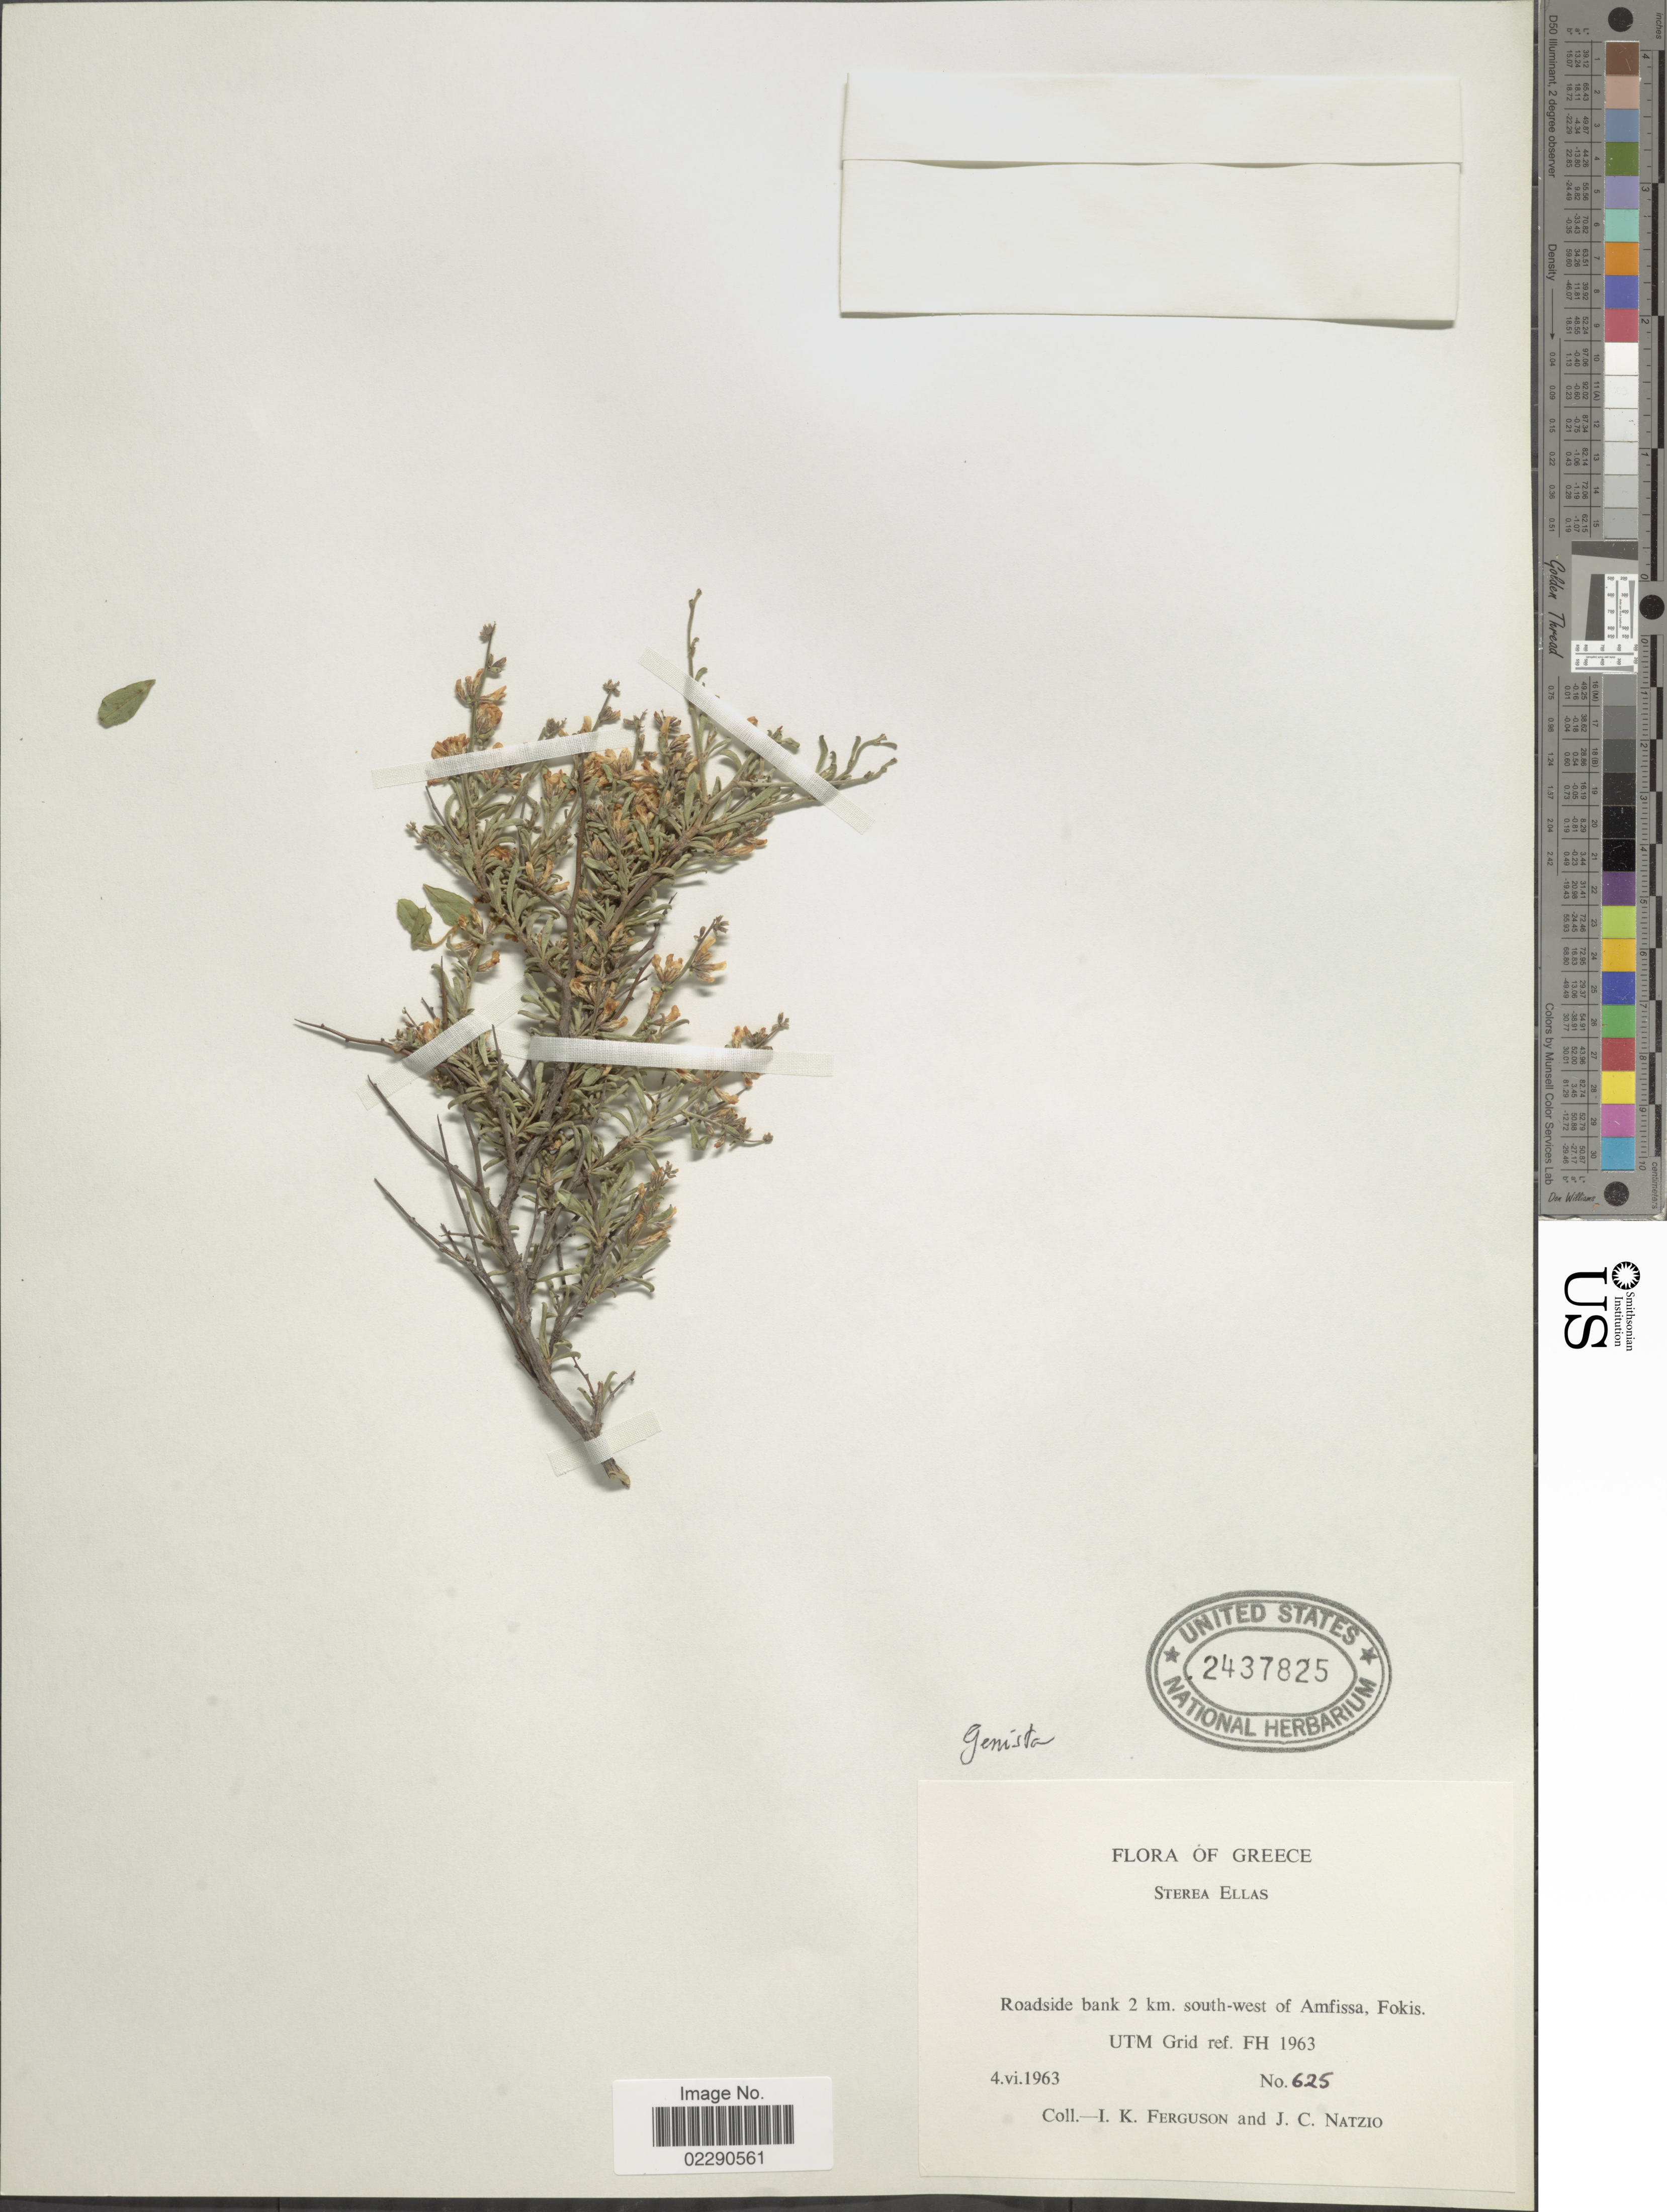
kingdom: Plantae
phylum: Tracheophyta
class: Magnoliopsida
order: Fabales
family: Fabaceae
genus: Genista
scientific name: Genista sp.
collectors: I. K. Ferguson & J. Natzio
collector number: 625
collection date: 1963-06-04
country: Greece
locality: Sterea Ellas, 2 km south-west of Amfissa, Fokis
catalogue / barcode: US 2437825